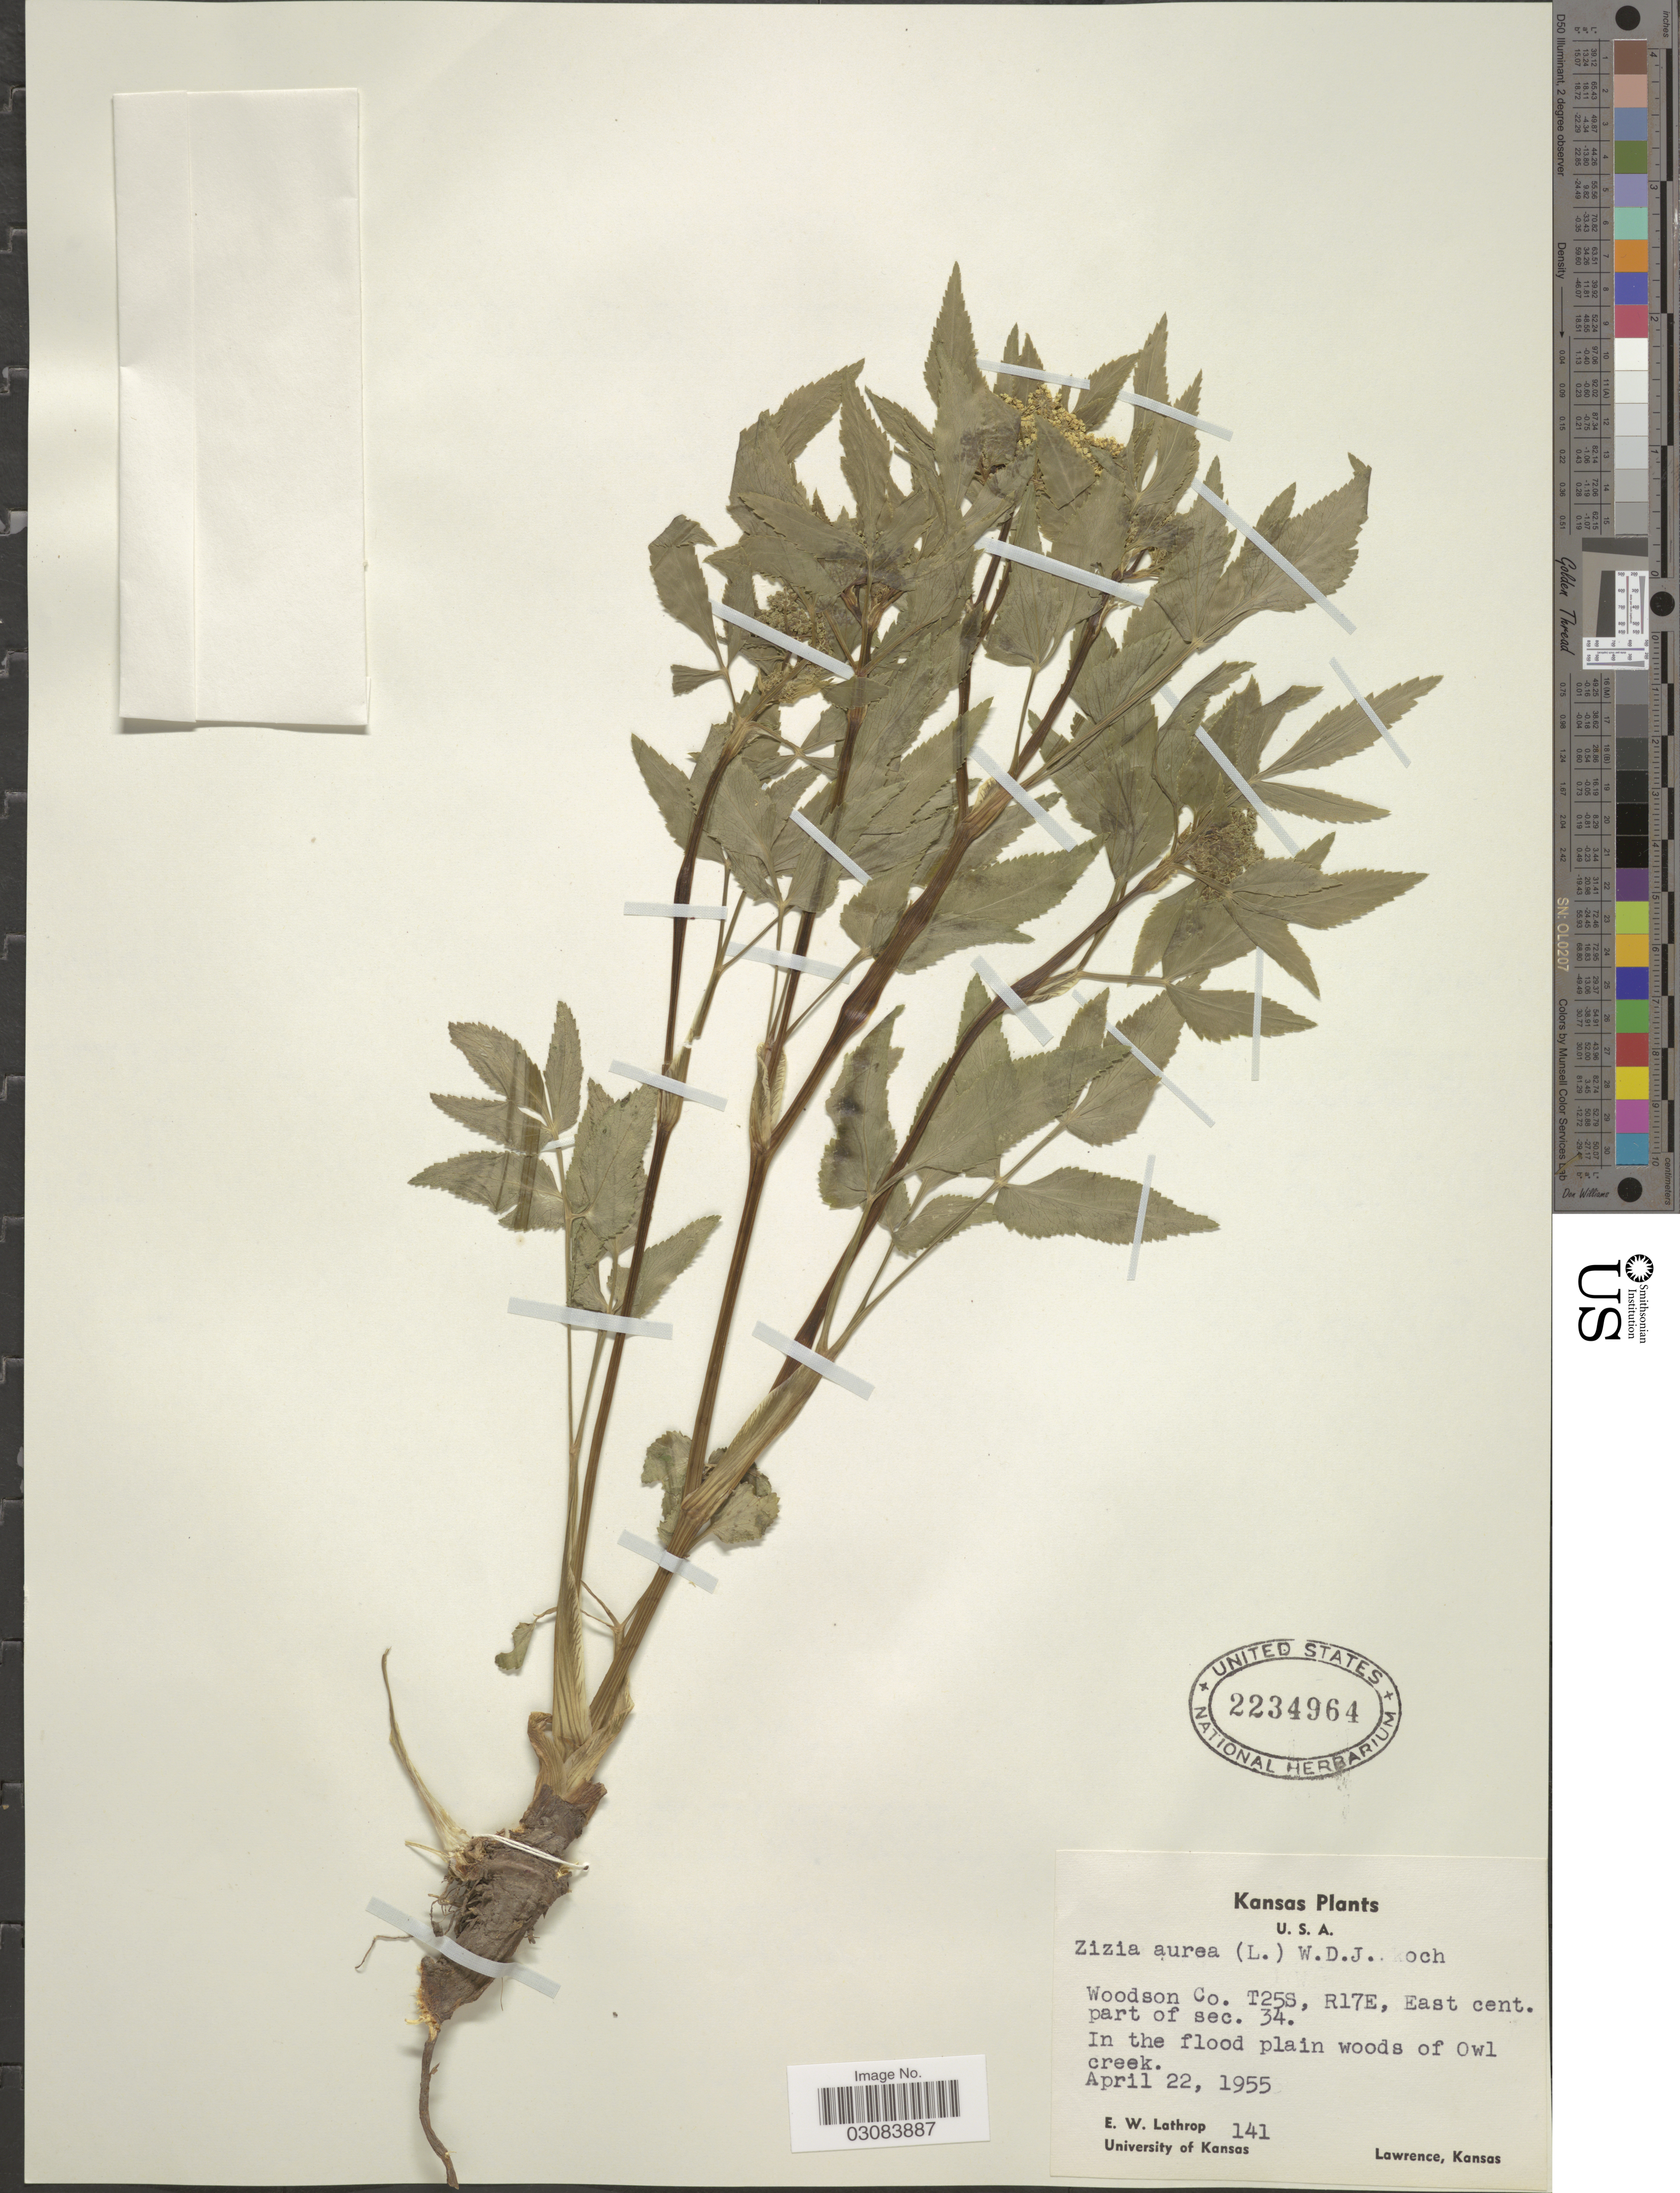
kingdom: Plantae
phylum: Tracheophyta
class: Magnoliopsida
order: Apiales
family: Apiaceae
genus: Zizia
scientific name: Zizia aurea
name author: (L.) Koch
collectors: E. W. Lathrop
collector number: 141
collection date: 1955-04-22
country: United States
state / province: Kansas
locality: Woodson Co. T25S, R17E, East cent. part of sec. 34. In the flood plain woods of Owl Creek.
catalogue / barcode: US 2234964